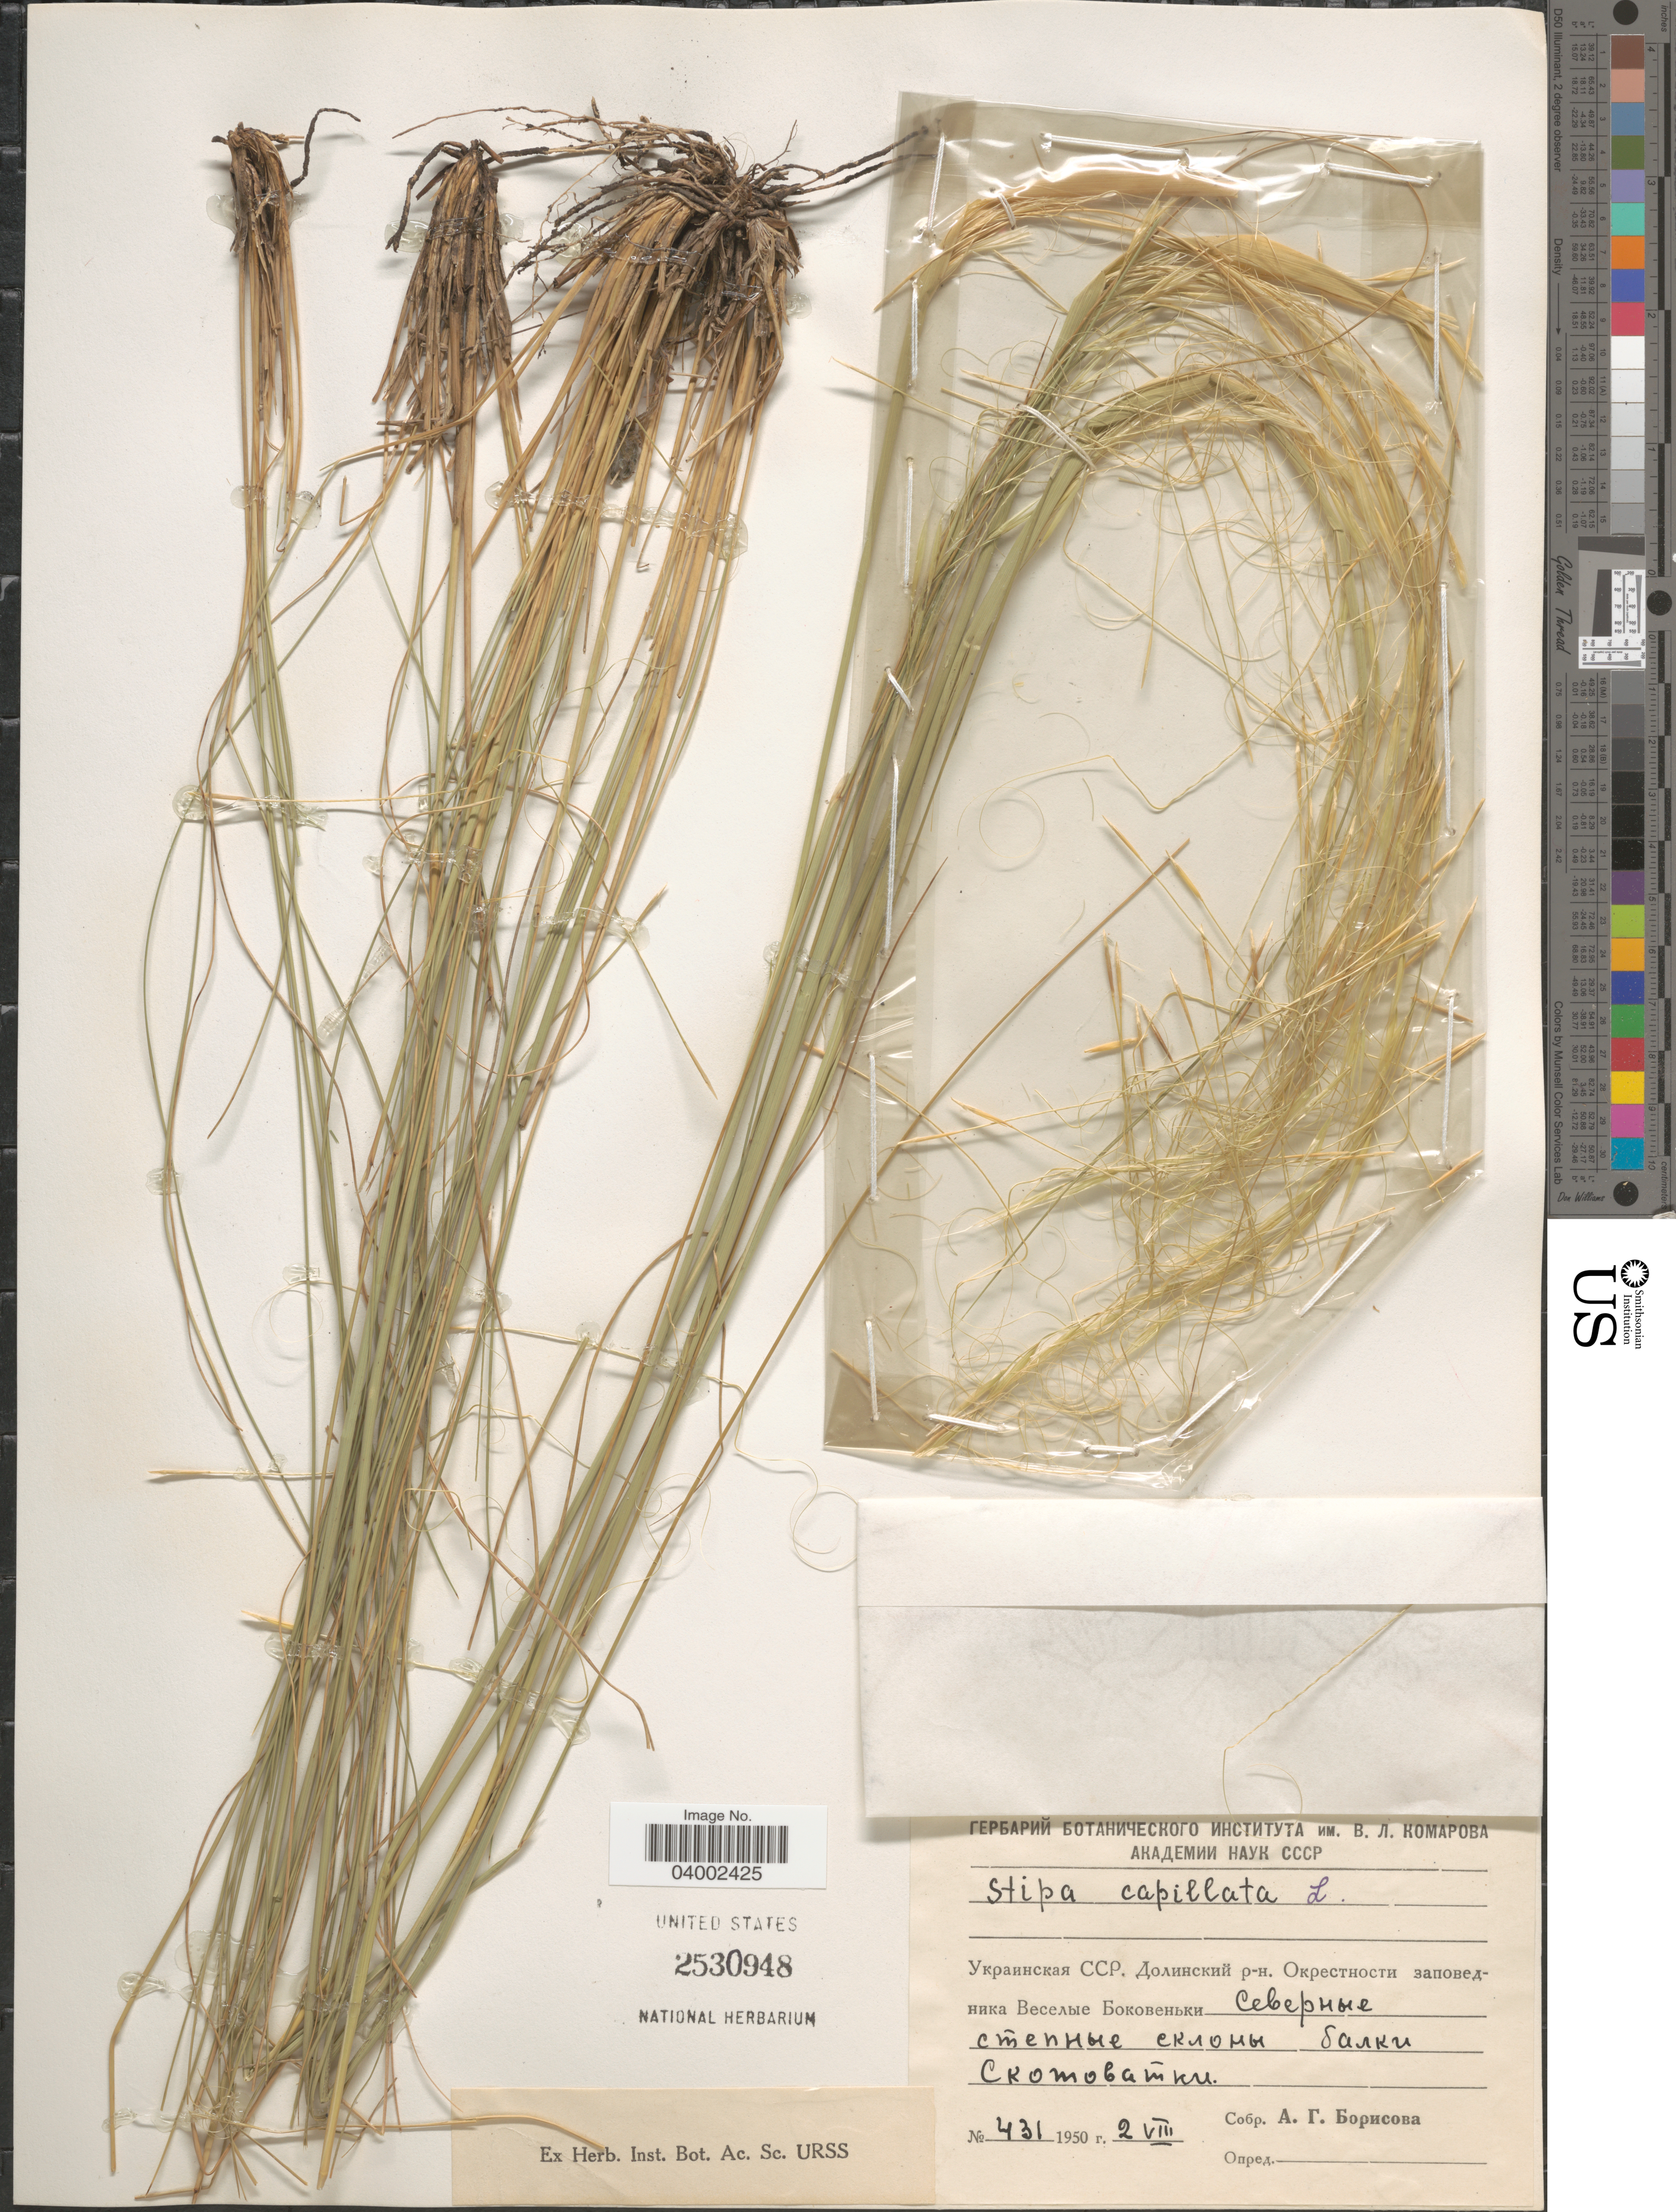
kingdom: Plantae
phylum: Tracheophyta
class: Liliopsida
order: Poales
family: Poaceae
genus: Stipa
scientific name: Stipa capillata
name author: L.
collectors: A. Borisova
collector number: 431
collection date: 1950-08-02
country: Ukraine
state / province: Kirovohrad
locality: Dolynska Raion, vicinity of Veselye Bokovenki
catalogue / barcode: US 2530948